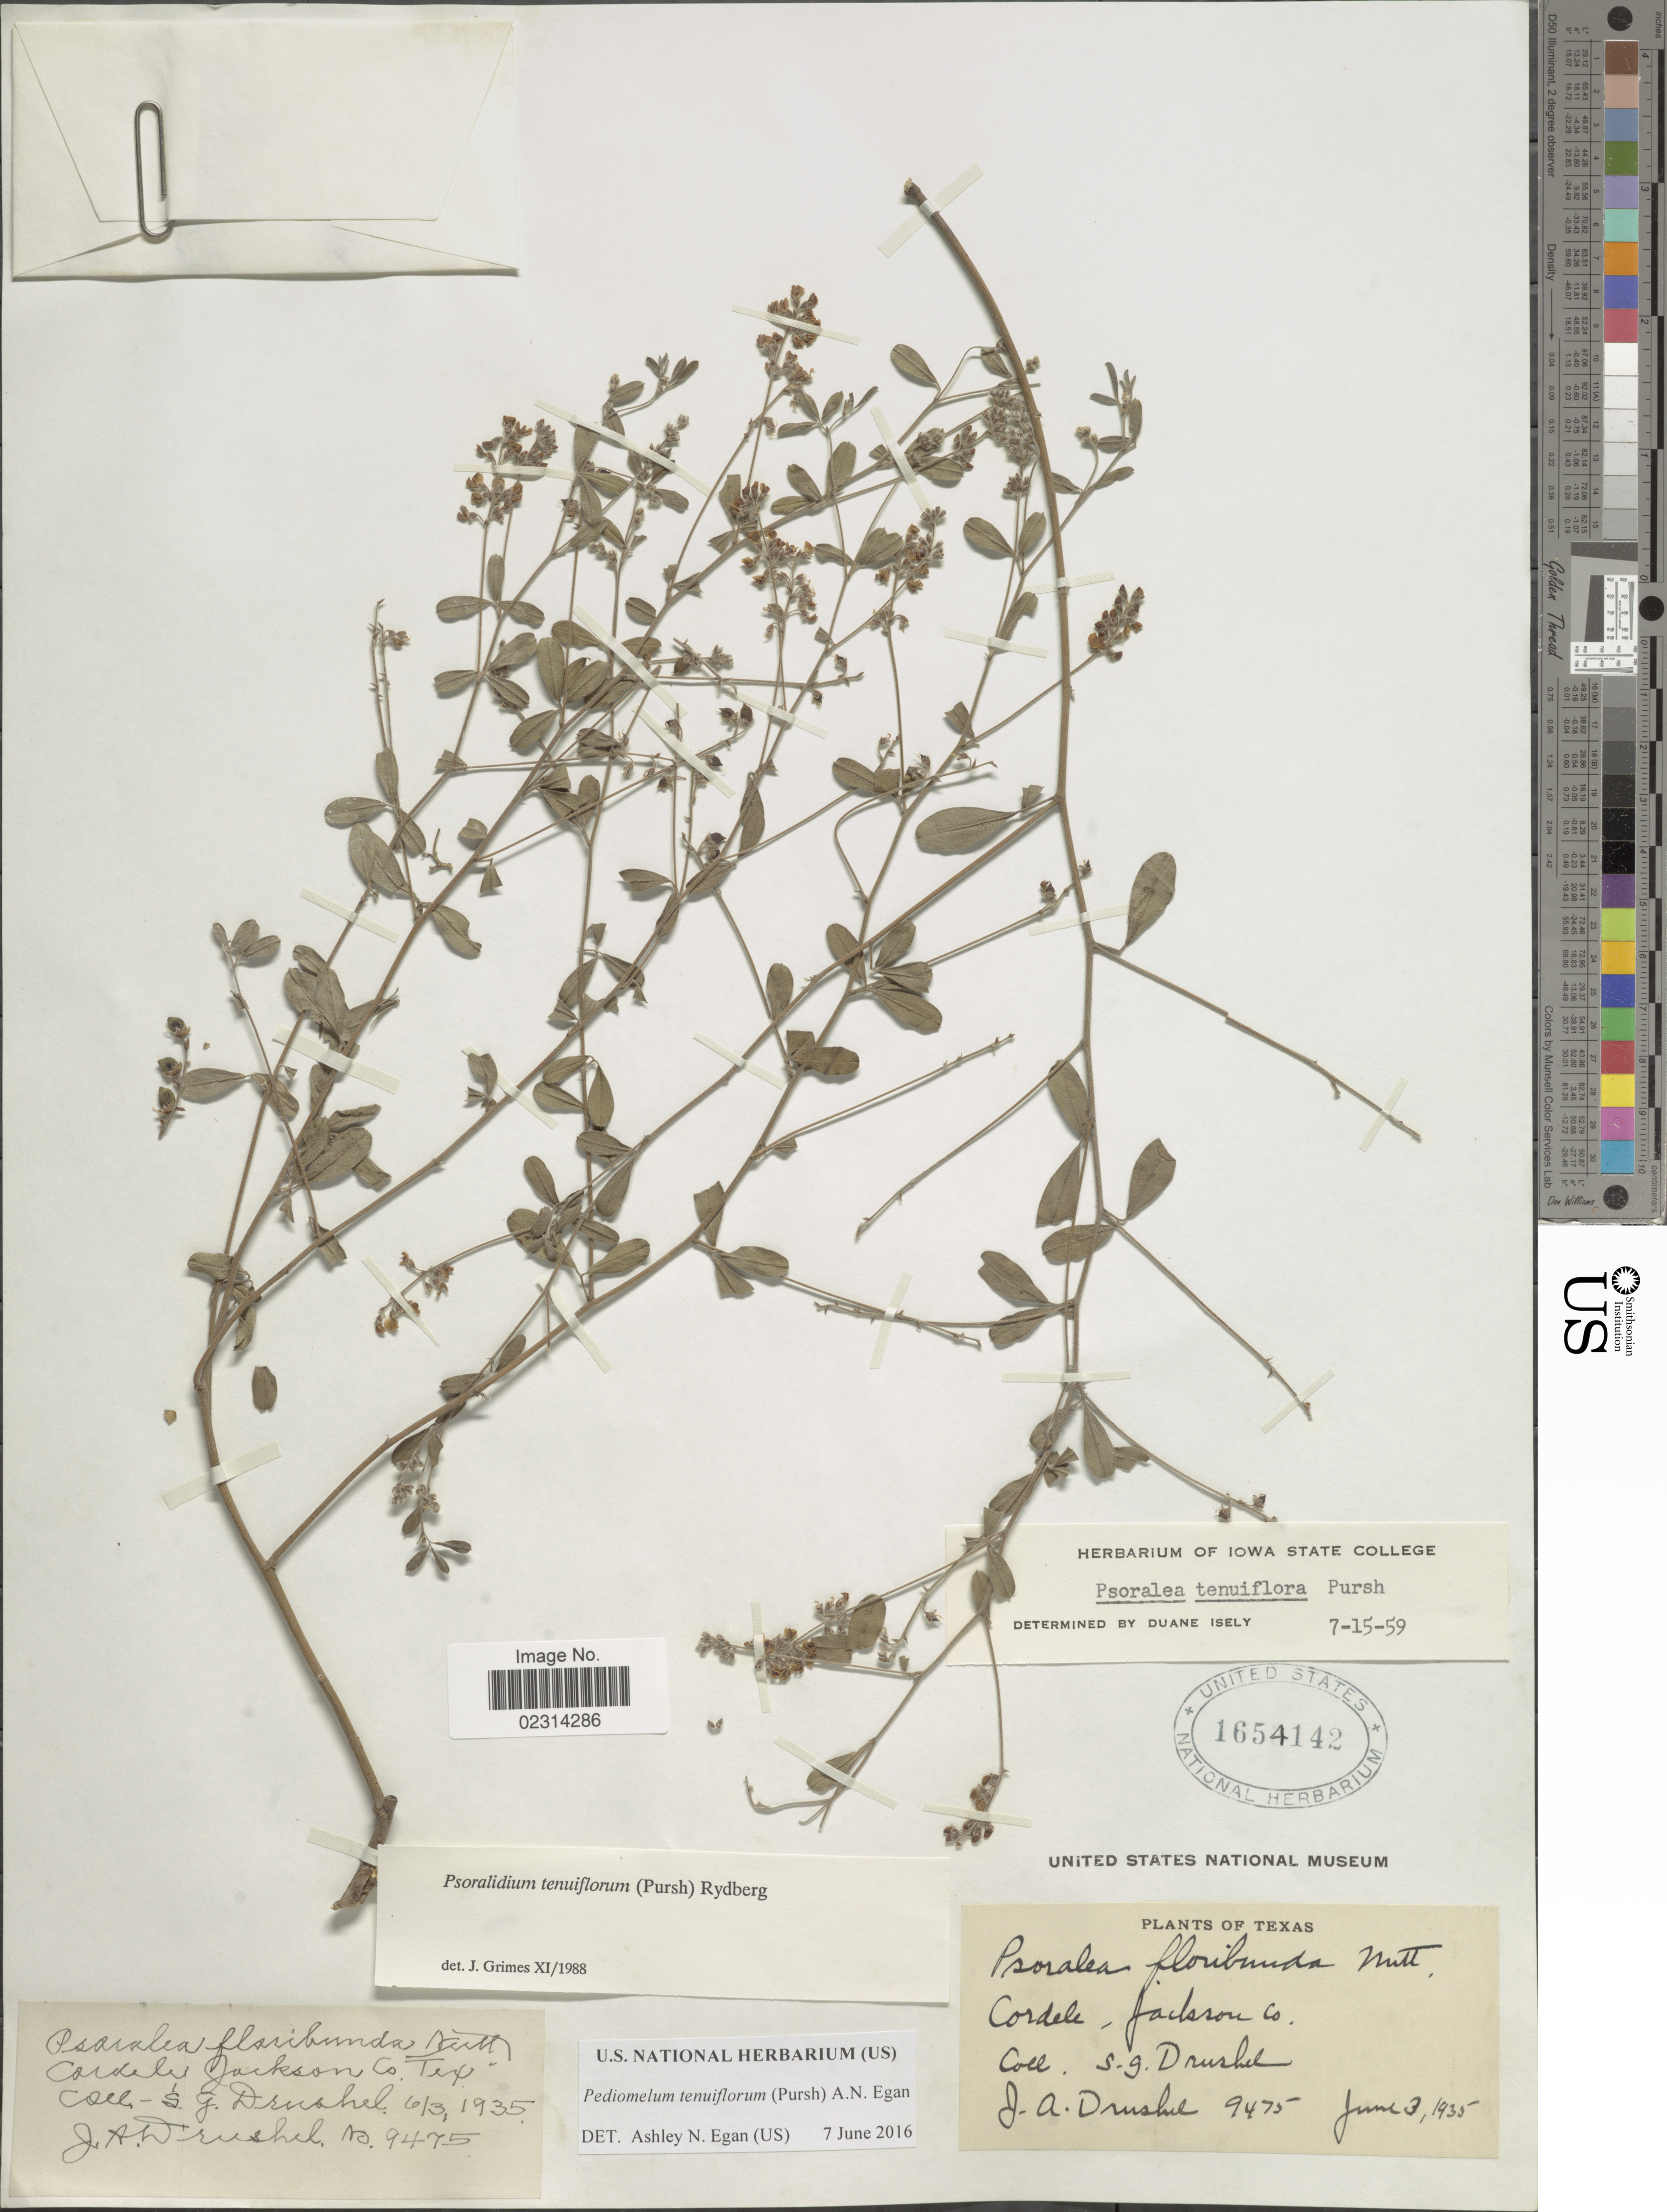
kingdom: Plantae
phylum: Tracheophyta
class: Magnoliopsida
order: Fabales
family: Fabaceae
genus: Psoralidium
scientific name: Psoralidium tenuiflorum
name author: (Pursh) Rydb.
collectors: S. Drushel & J. A. Drushel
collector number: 9475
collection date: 1935-06-03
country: United States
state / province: Texas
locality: Cordele, Jackson Co.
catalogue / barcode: US 1654142